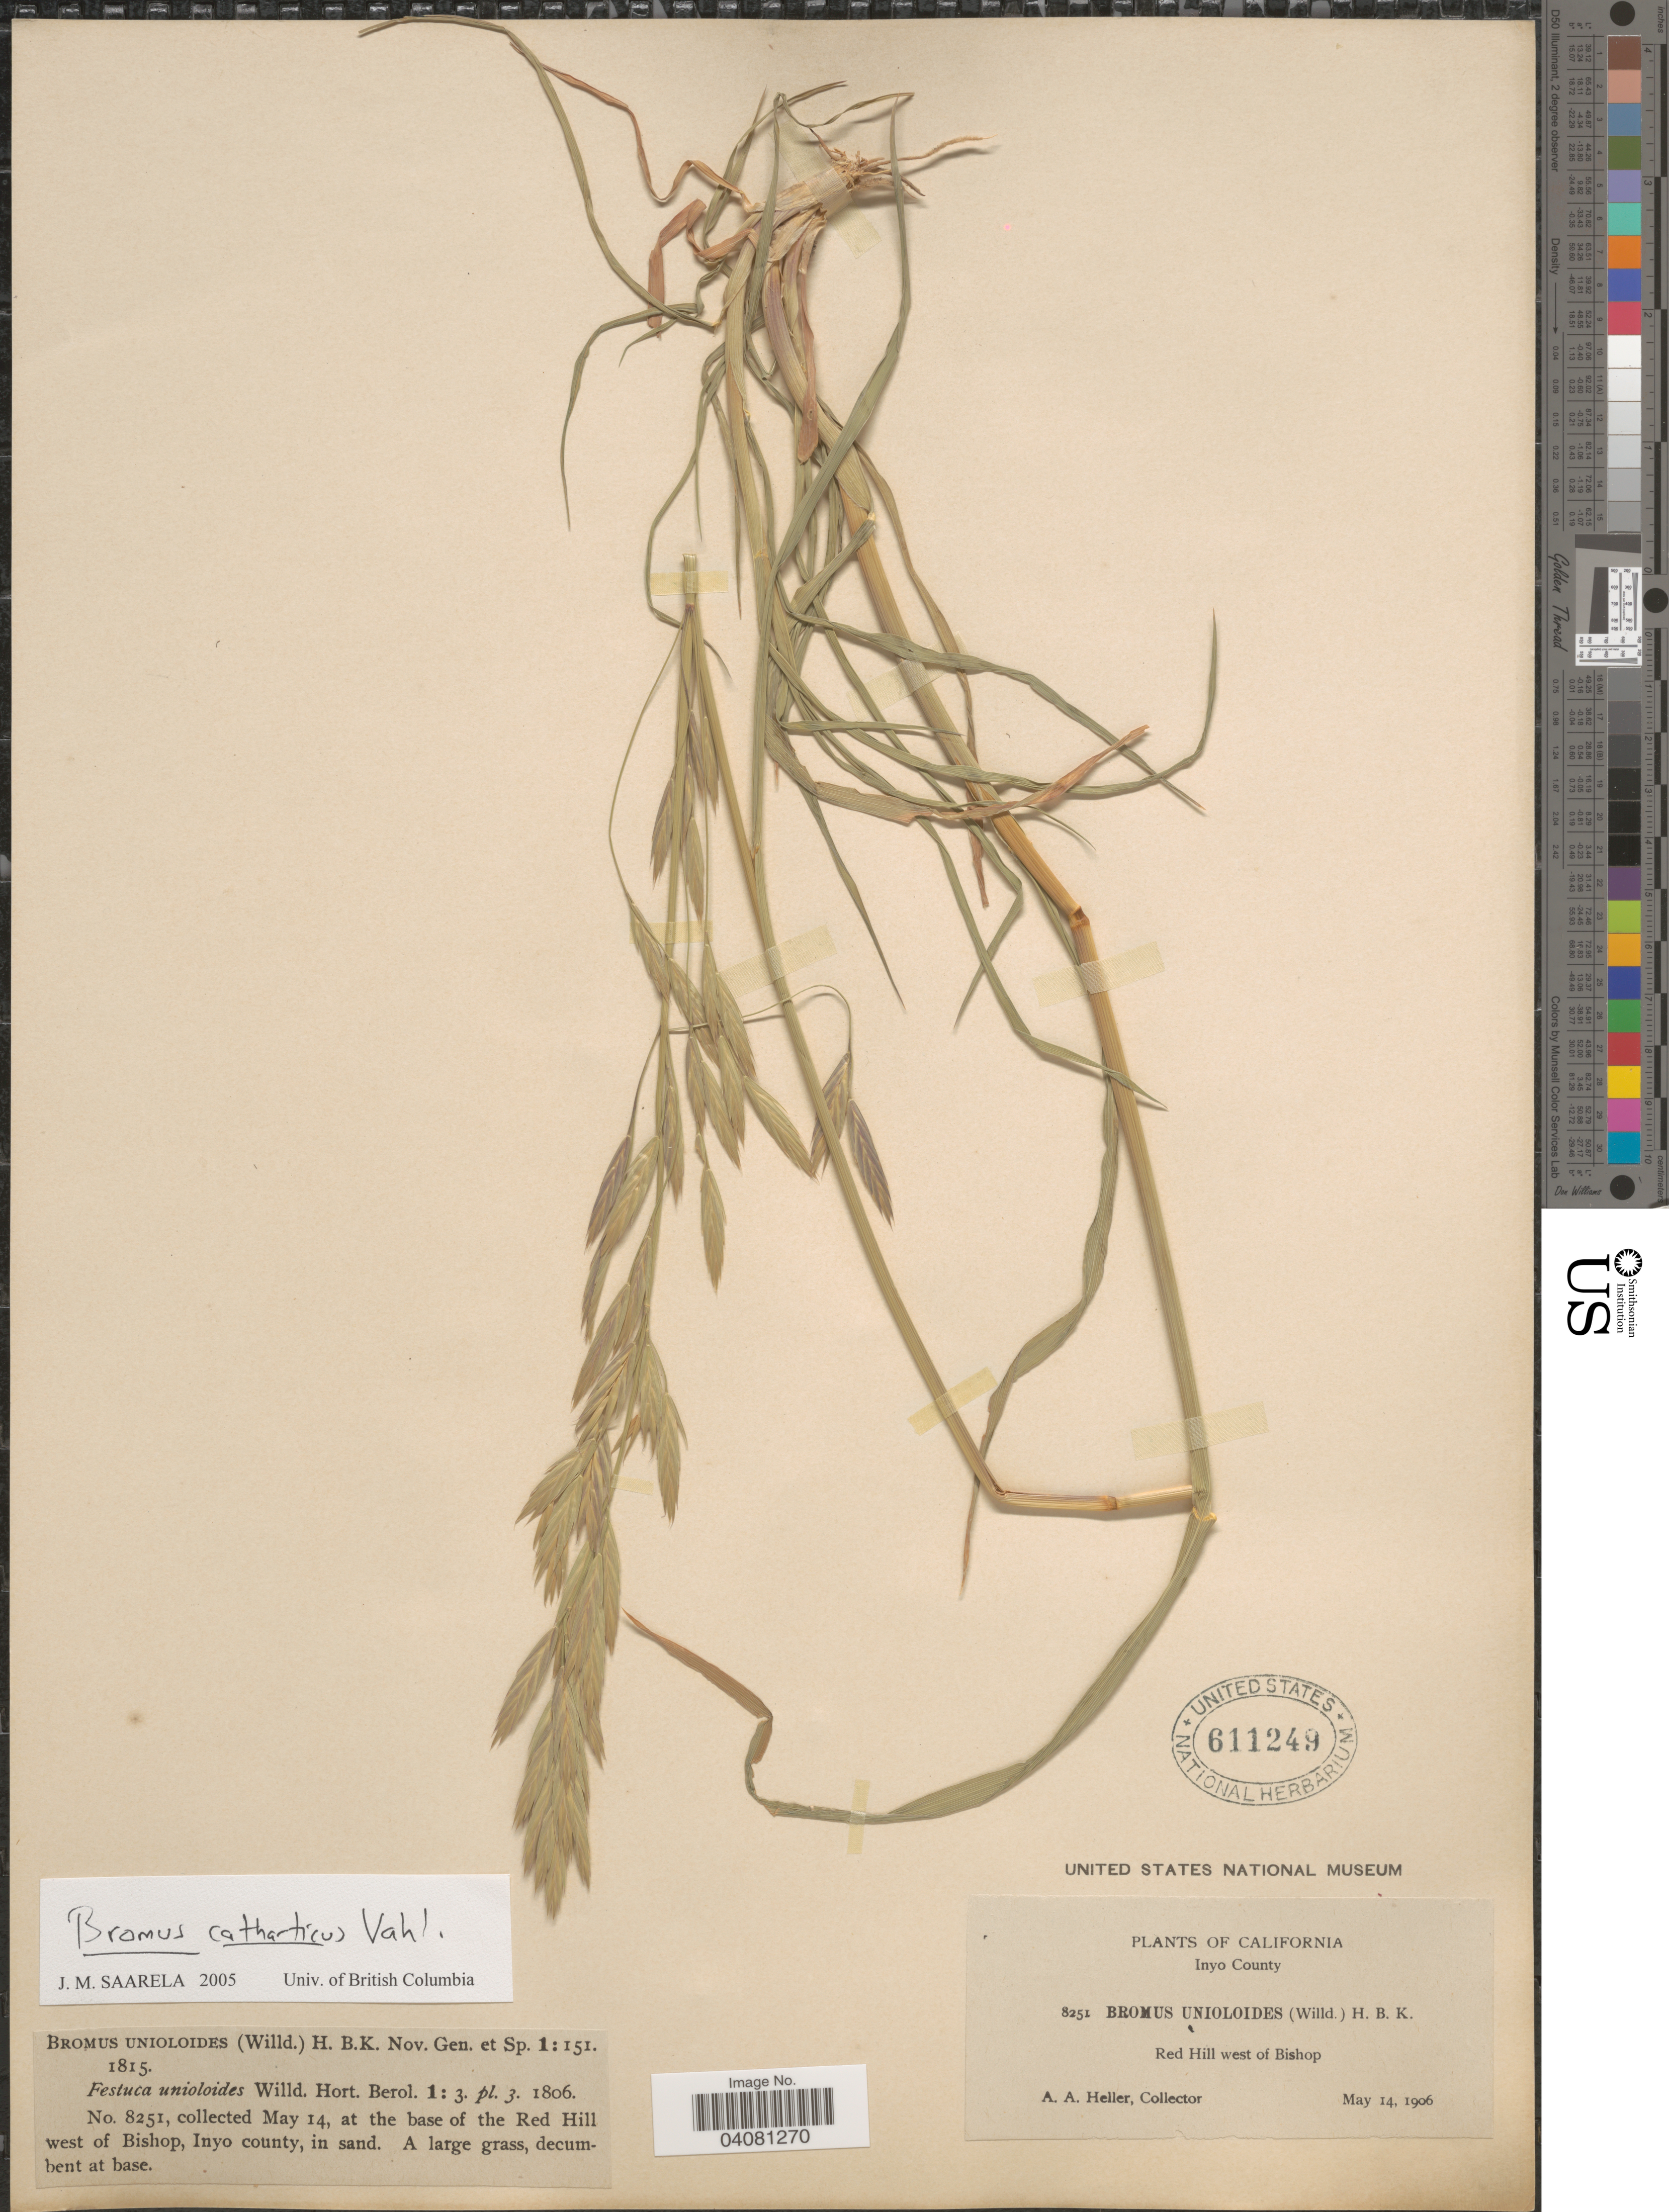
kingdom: Plantae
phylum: Tracheophyta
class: Liliopsida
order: Poales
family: Poaceae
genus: Bromus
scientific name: Bromus catharticus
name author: Vahl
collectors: A. A. Heller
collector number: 8251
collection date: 1906-05-14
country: United States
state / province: California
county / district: Inyo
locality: At the base of the Red Hill west of Bishop, Inyo County.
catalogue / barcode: US 611249